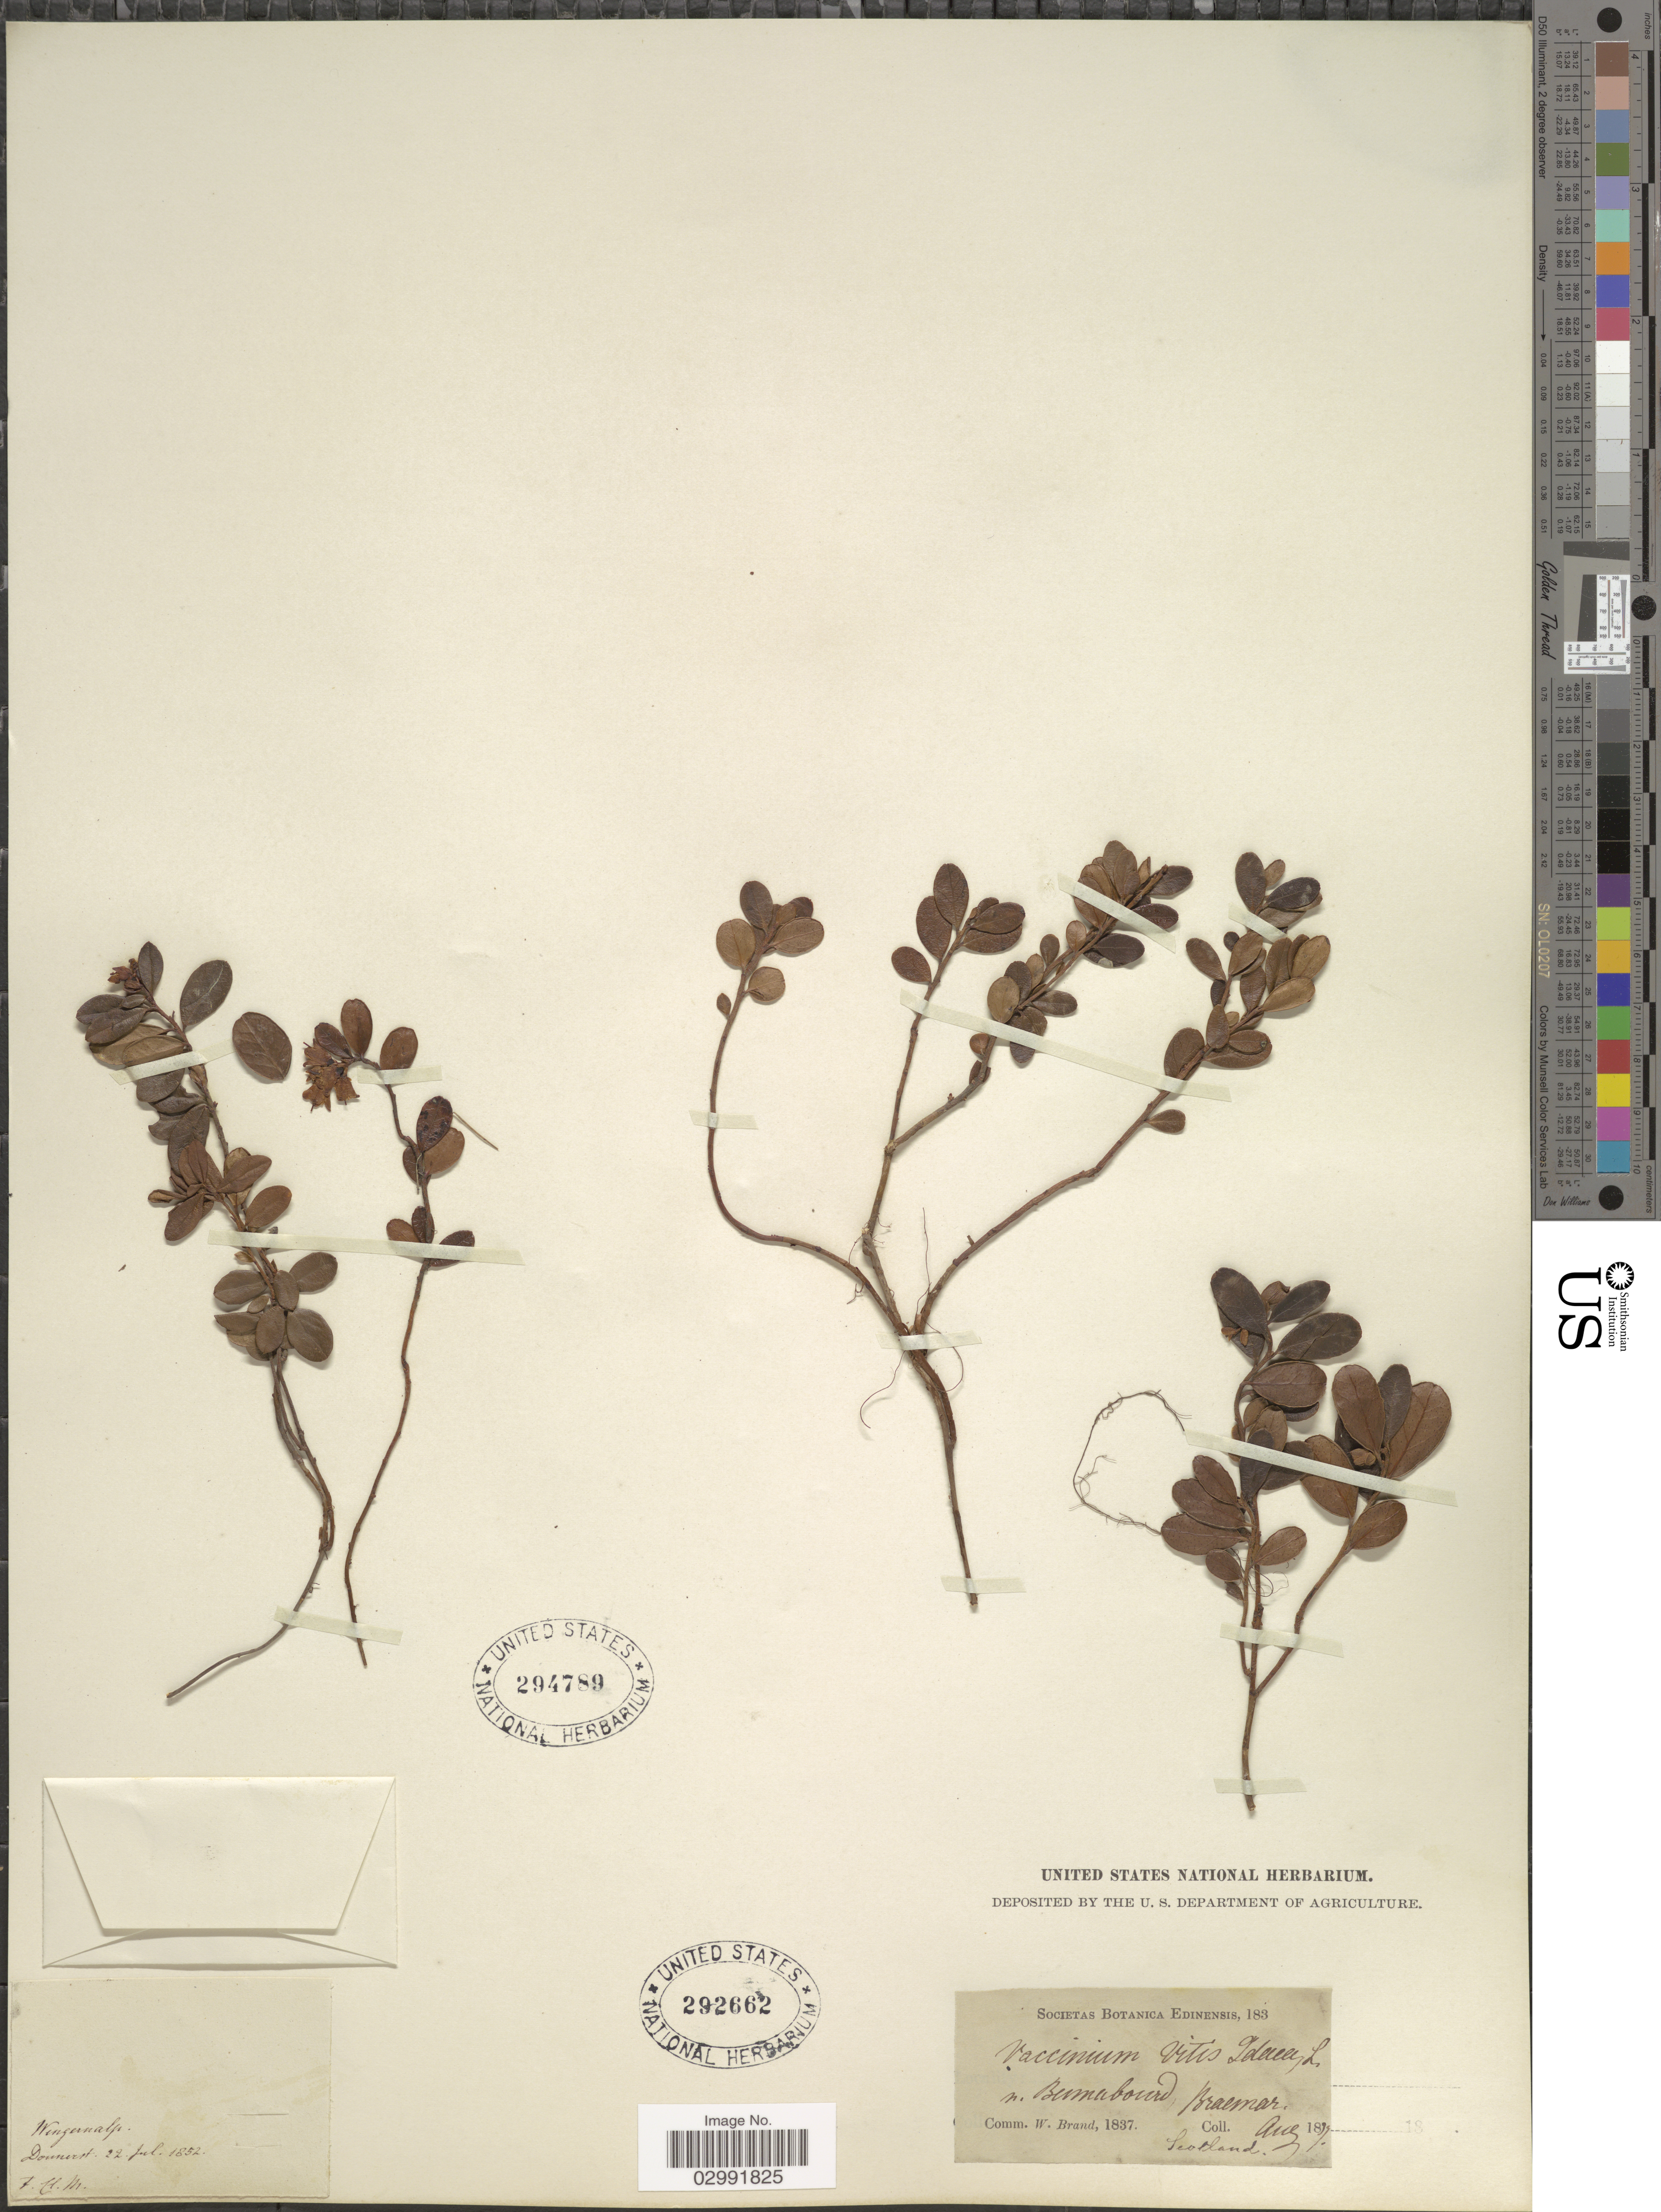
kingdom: Plantae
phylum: Tracheophyta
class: Magnoliopsida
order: Ericales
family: Ericaceae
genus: Vaccinium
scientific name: Vaccinium vitis-idaea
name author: L.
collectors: W. Brand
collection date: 1837-08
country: United Kingdom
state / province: Scotland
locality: N. Bennabourd [interpreted], Braemar.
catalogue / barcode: US 292662-2